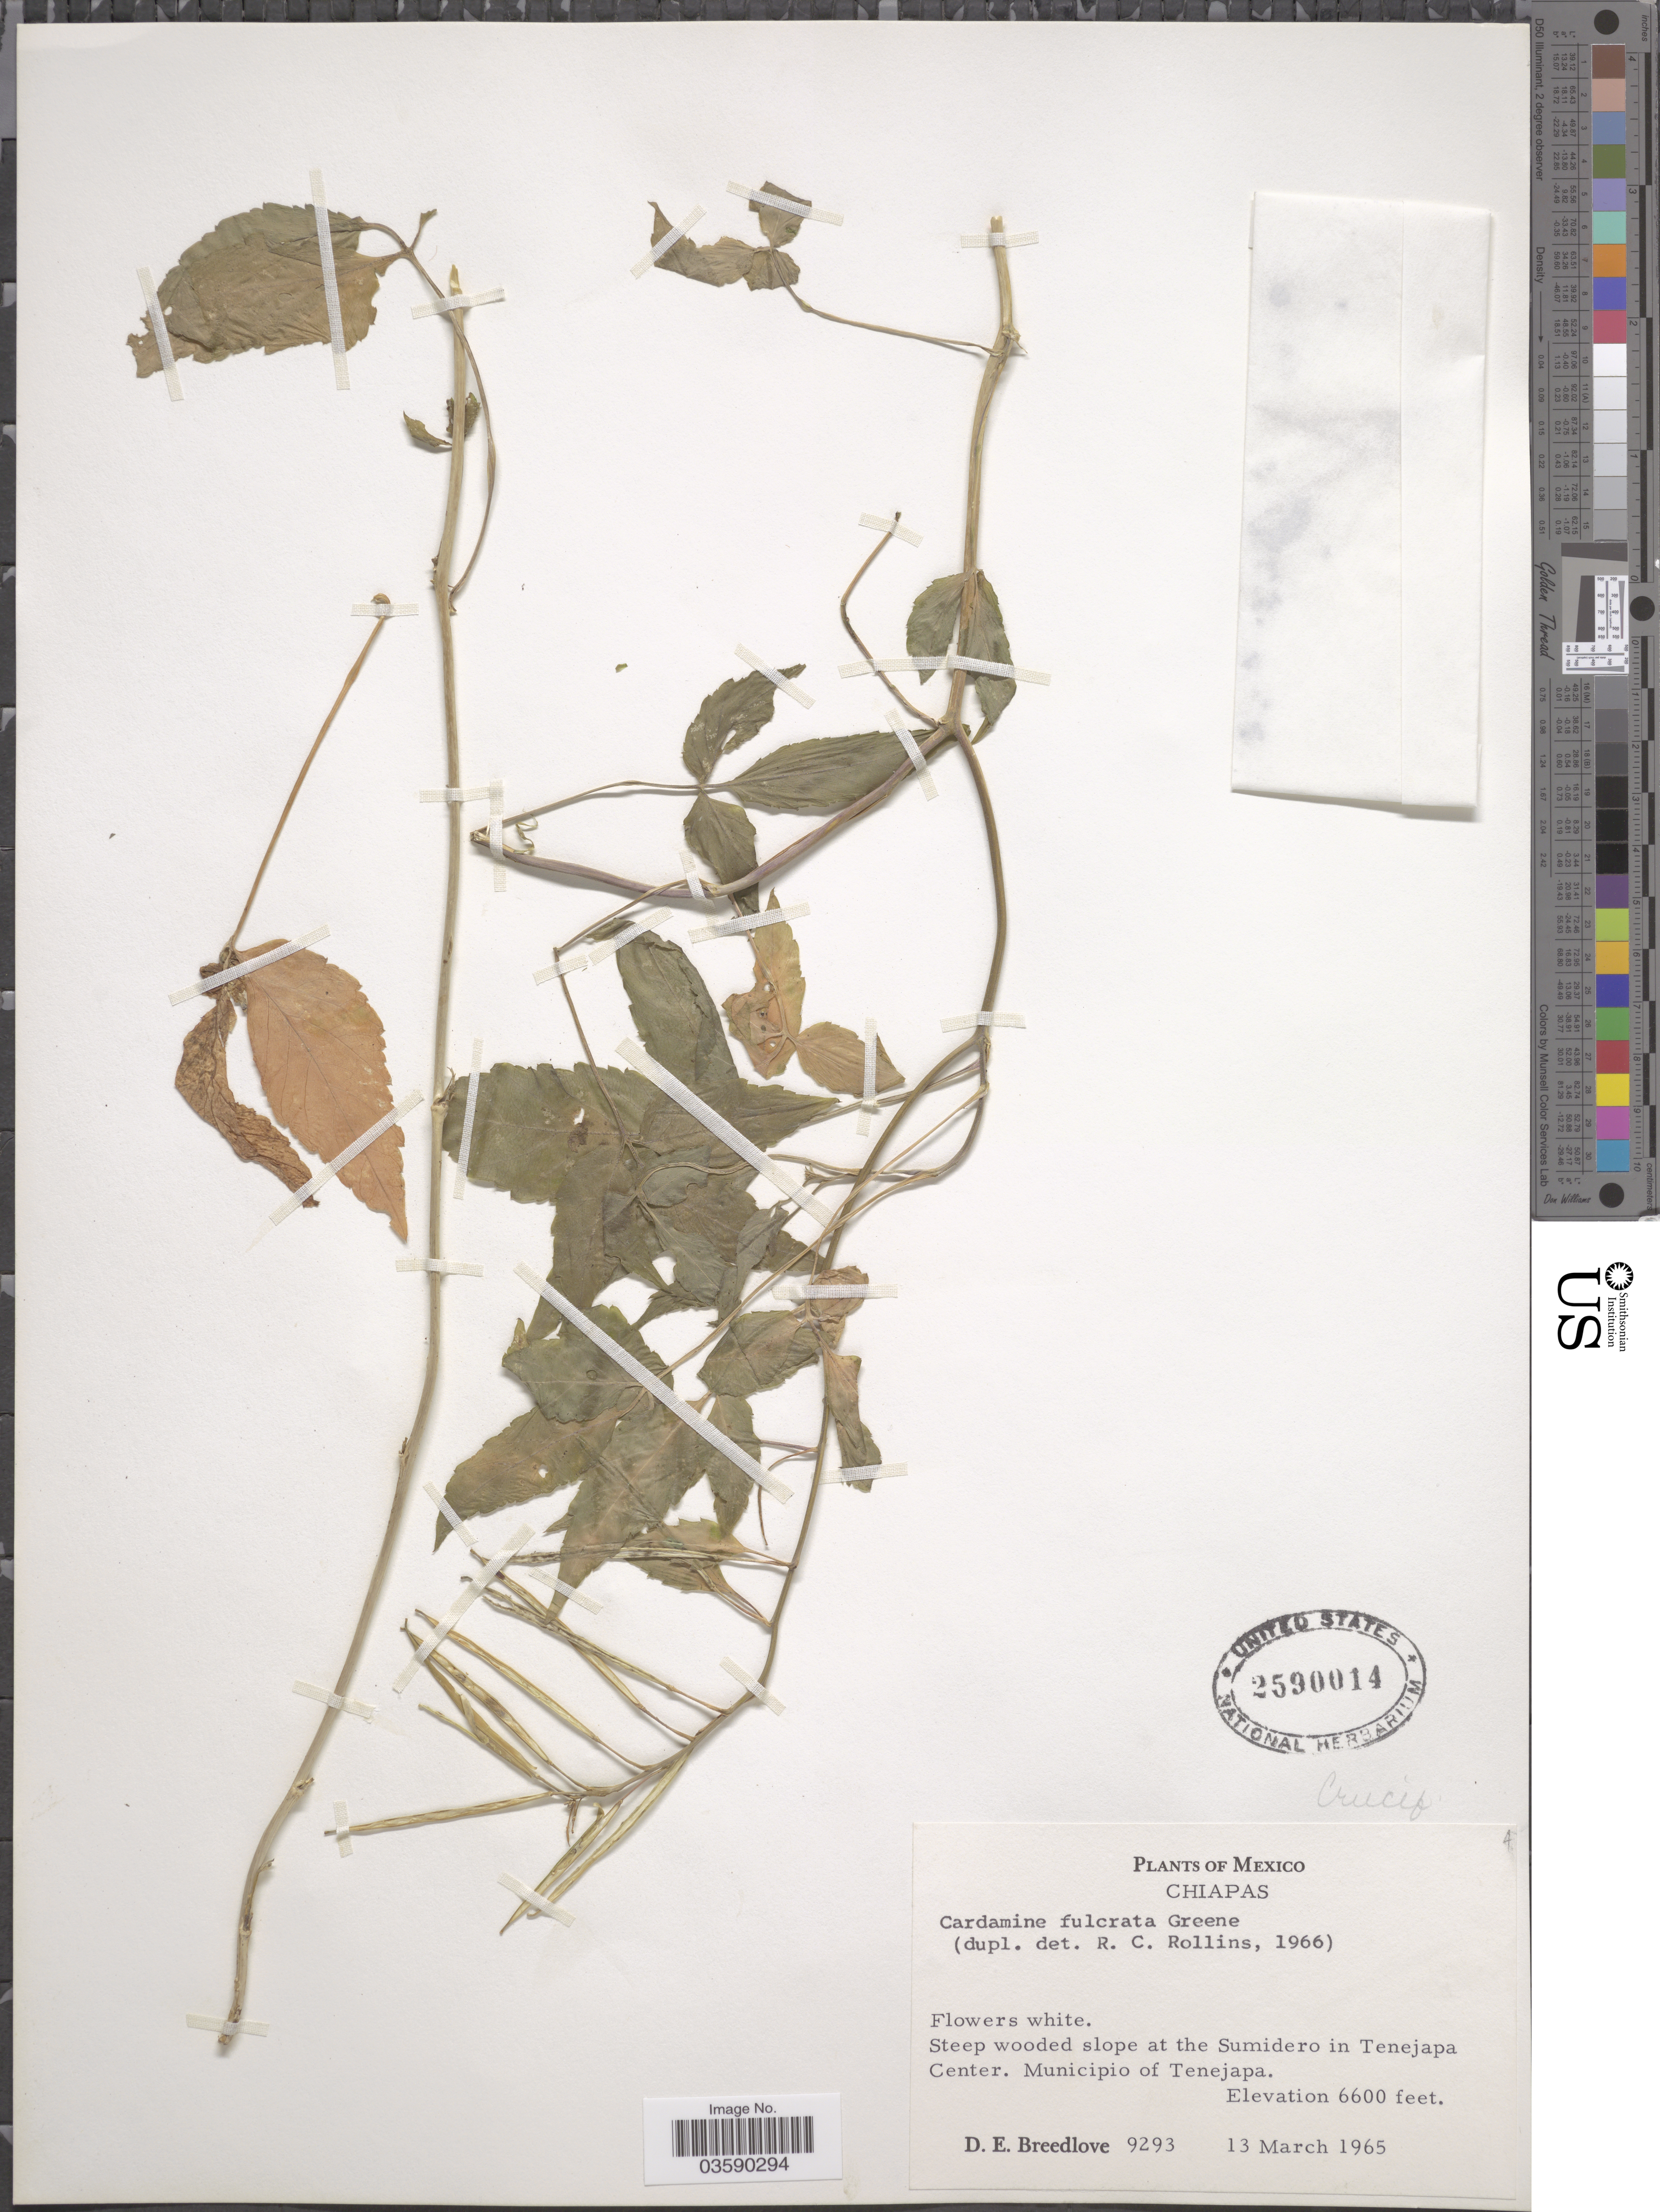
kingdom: Plantae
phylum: Tracheophyta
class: Magnoliopsida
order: Brassicales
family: Brassicaceae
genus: Cardamine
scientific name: Cardamine fulcrata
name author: Greene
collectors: D. E. Breedlove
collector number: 9293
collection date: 1965-03-13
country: Mexico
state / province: Chiapas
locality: Chiapas. Steep wooded slope at the Sumidero in Tenejapa Center. Municipio of Tenejapa.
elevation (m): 2012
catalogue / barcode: US 2590014